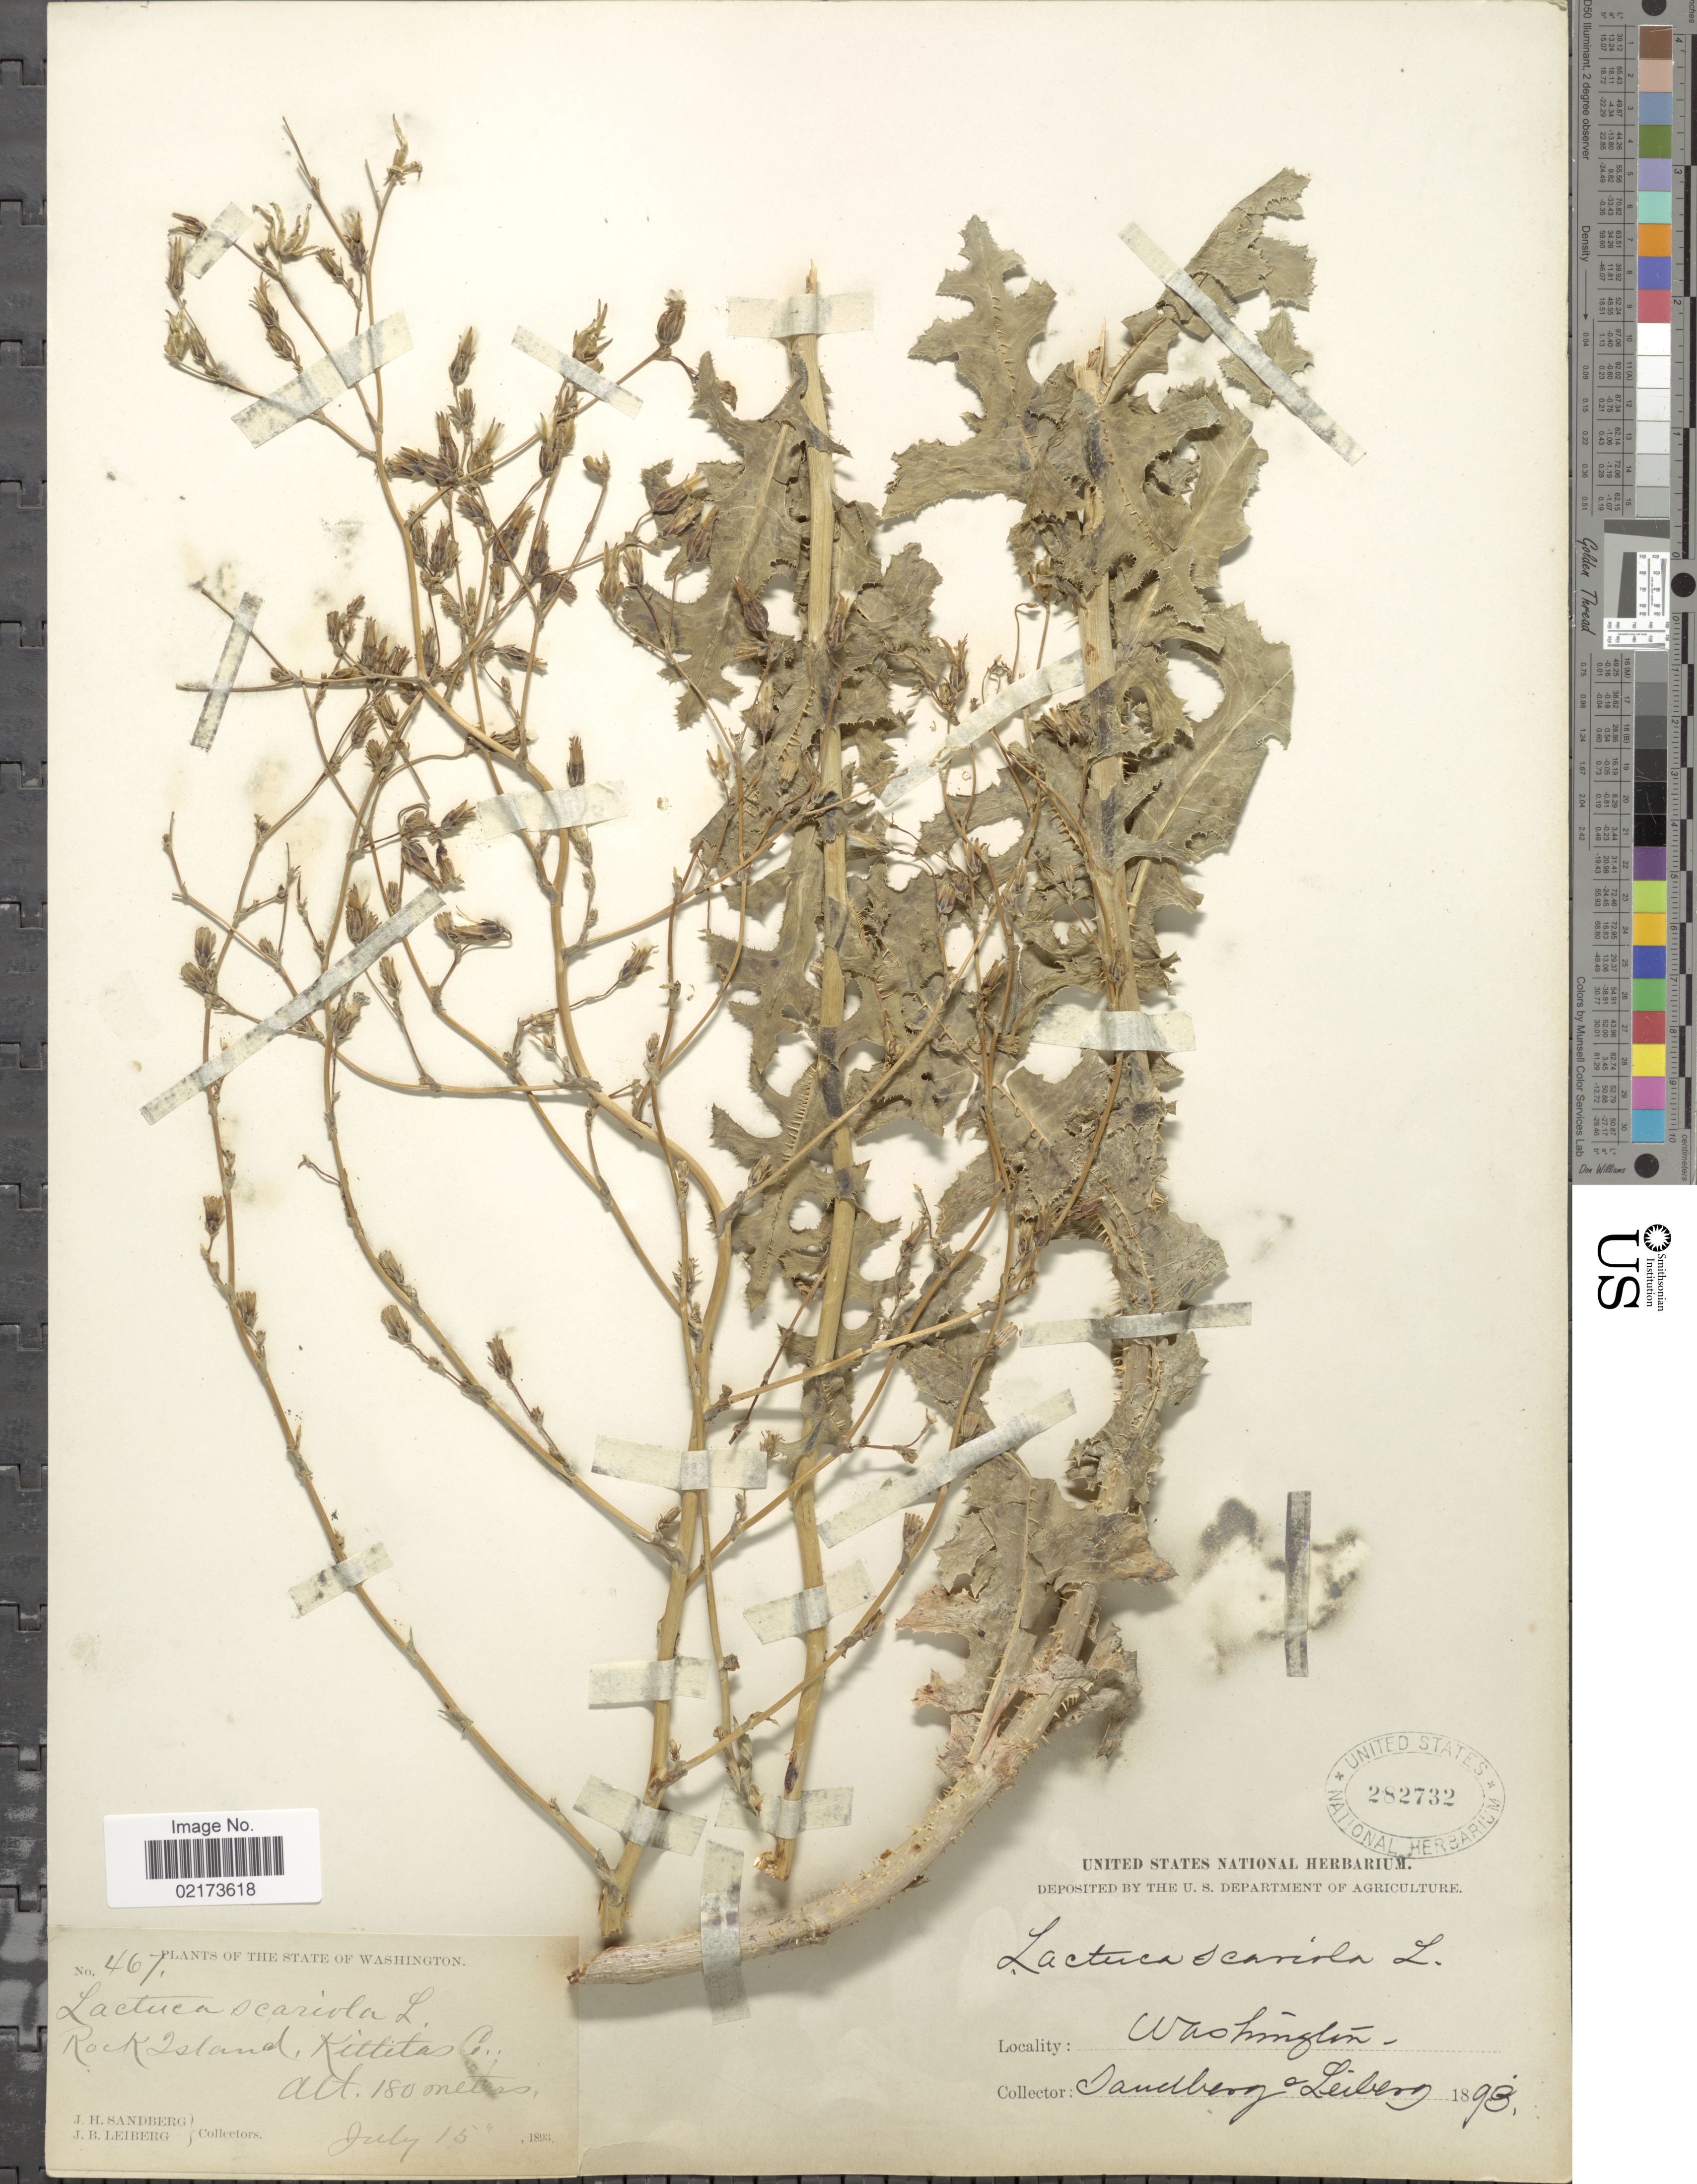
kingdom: Plantae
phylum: Tracheophyta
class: Magnoliopsida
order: Asterales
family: Asteraceae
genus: Lactuca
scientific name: Lactuca serriola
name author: L.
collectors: J. H. Sandberg & J. B. Leiberg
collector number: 467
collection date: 1893-07-15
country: United States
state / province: Washington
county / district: Kittitas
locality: Rock Island, Kittitas Co.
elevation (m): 180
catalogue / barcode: US 282732